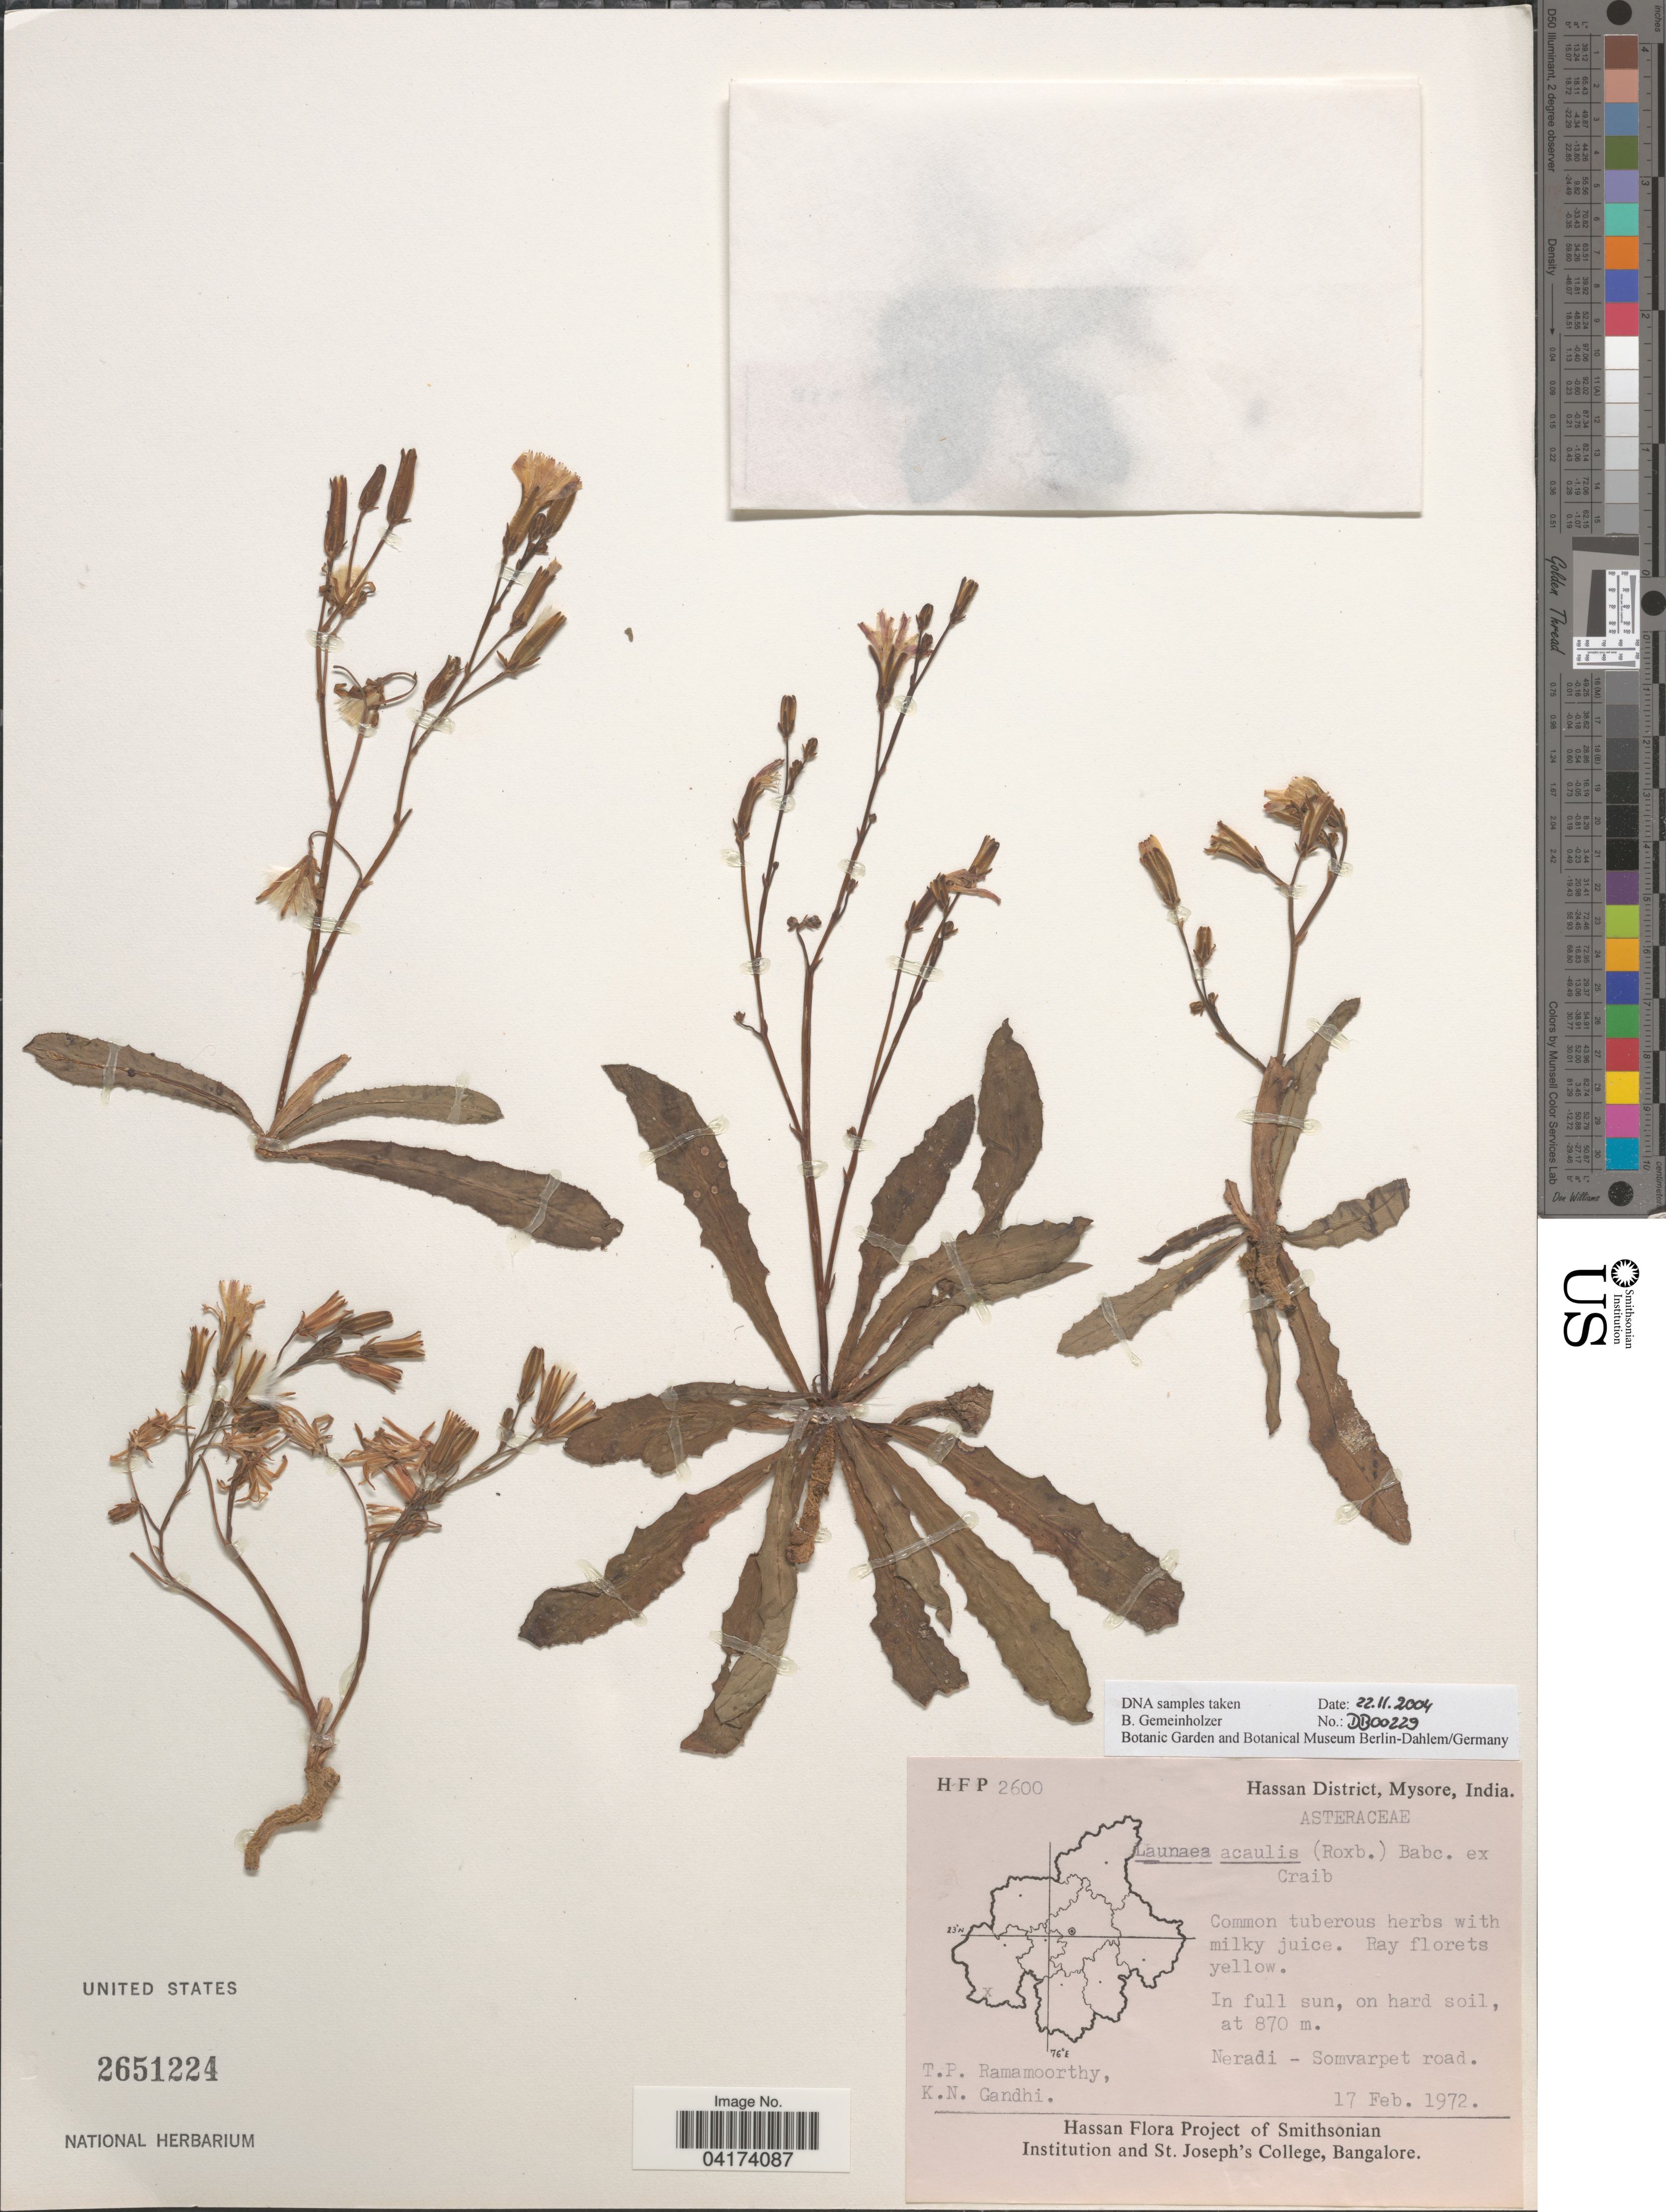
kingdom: Plantae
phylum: Tracheophyta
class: Magnoliopsida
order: Asterales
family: Asteraceae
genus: Launaea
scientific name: Launaea acaulis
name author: (Roxb.) Kerr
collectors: T. P. Ramamoorthy & K. N. Gandhi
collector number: HFP2600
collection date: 1972-02-17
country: India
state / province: Karnataka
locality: Hassan District, Mysore. Neradi - Somvarpet road.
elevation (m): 870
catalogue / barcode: US 2651224